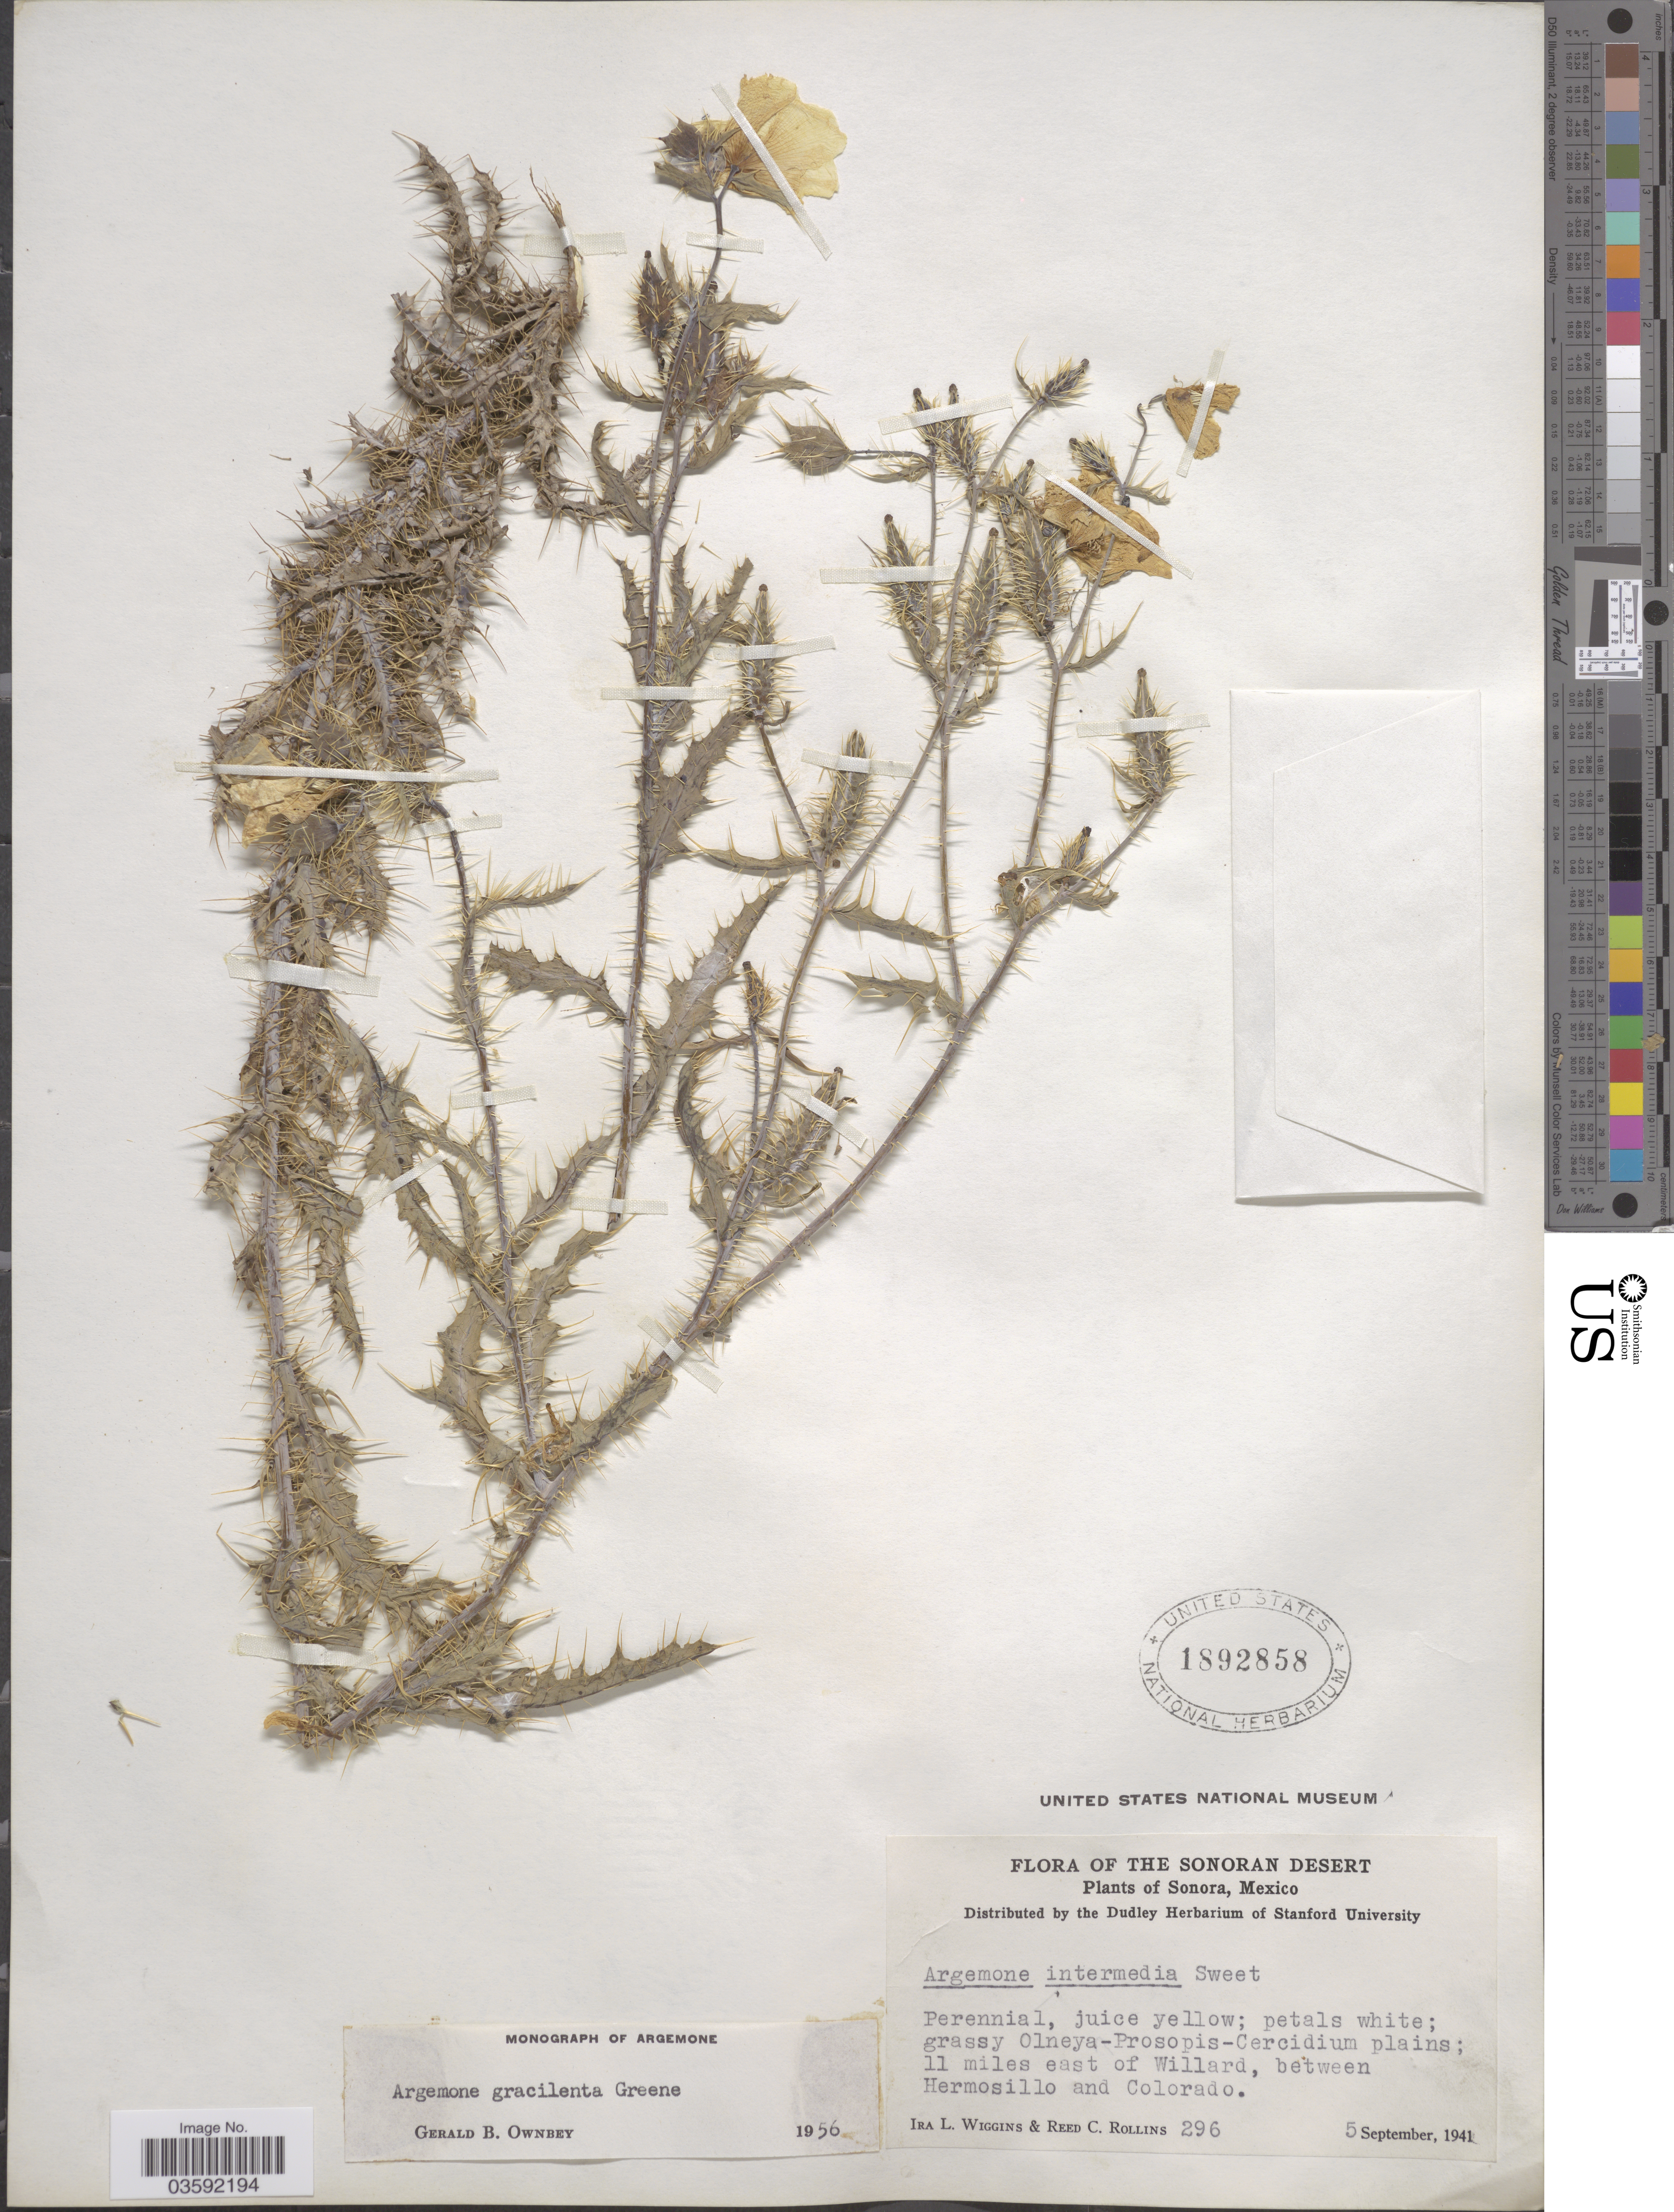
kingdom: Plantae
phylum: Tracheophyta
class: Magnoliopsida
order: Ranunculales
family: Papaveraceae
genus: Argemone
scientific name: Argemone gracilenta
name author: Greene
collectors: I. L. Wiggins & R. C. Rollins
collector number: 296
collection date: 1941-09-05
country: Mexico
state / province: Sonora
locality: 11 miles east of Willard, between Hermosillo and Colorado.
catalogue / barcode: US 1892858